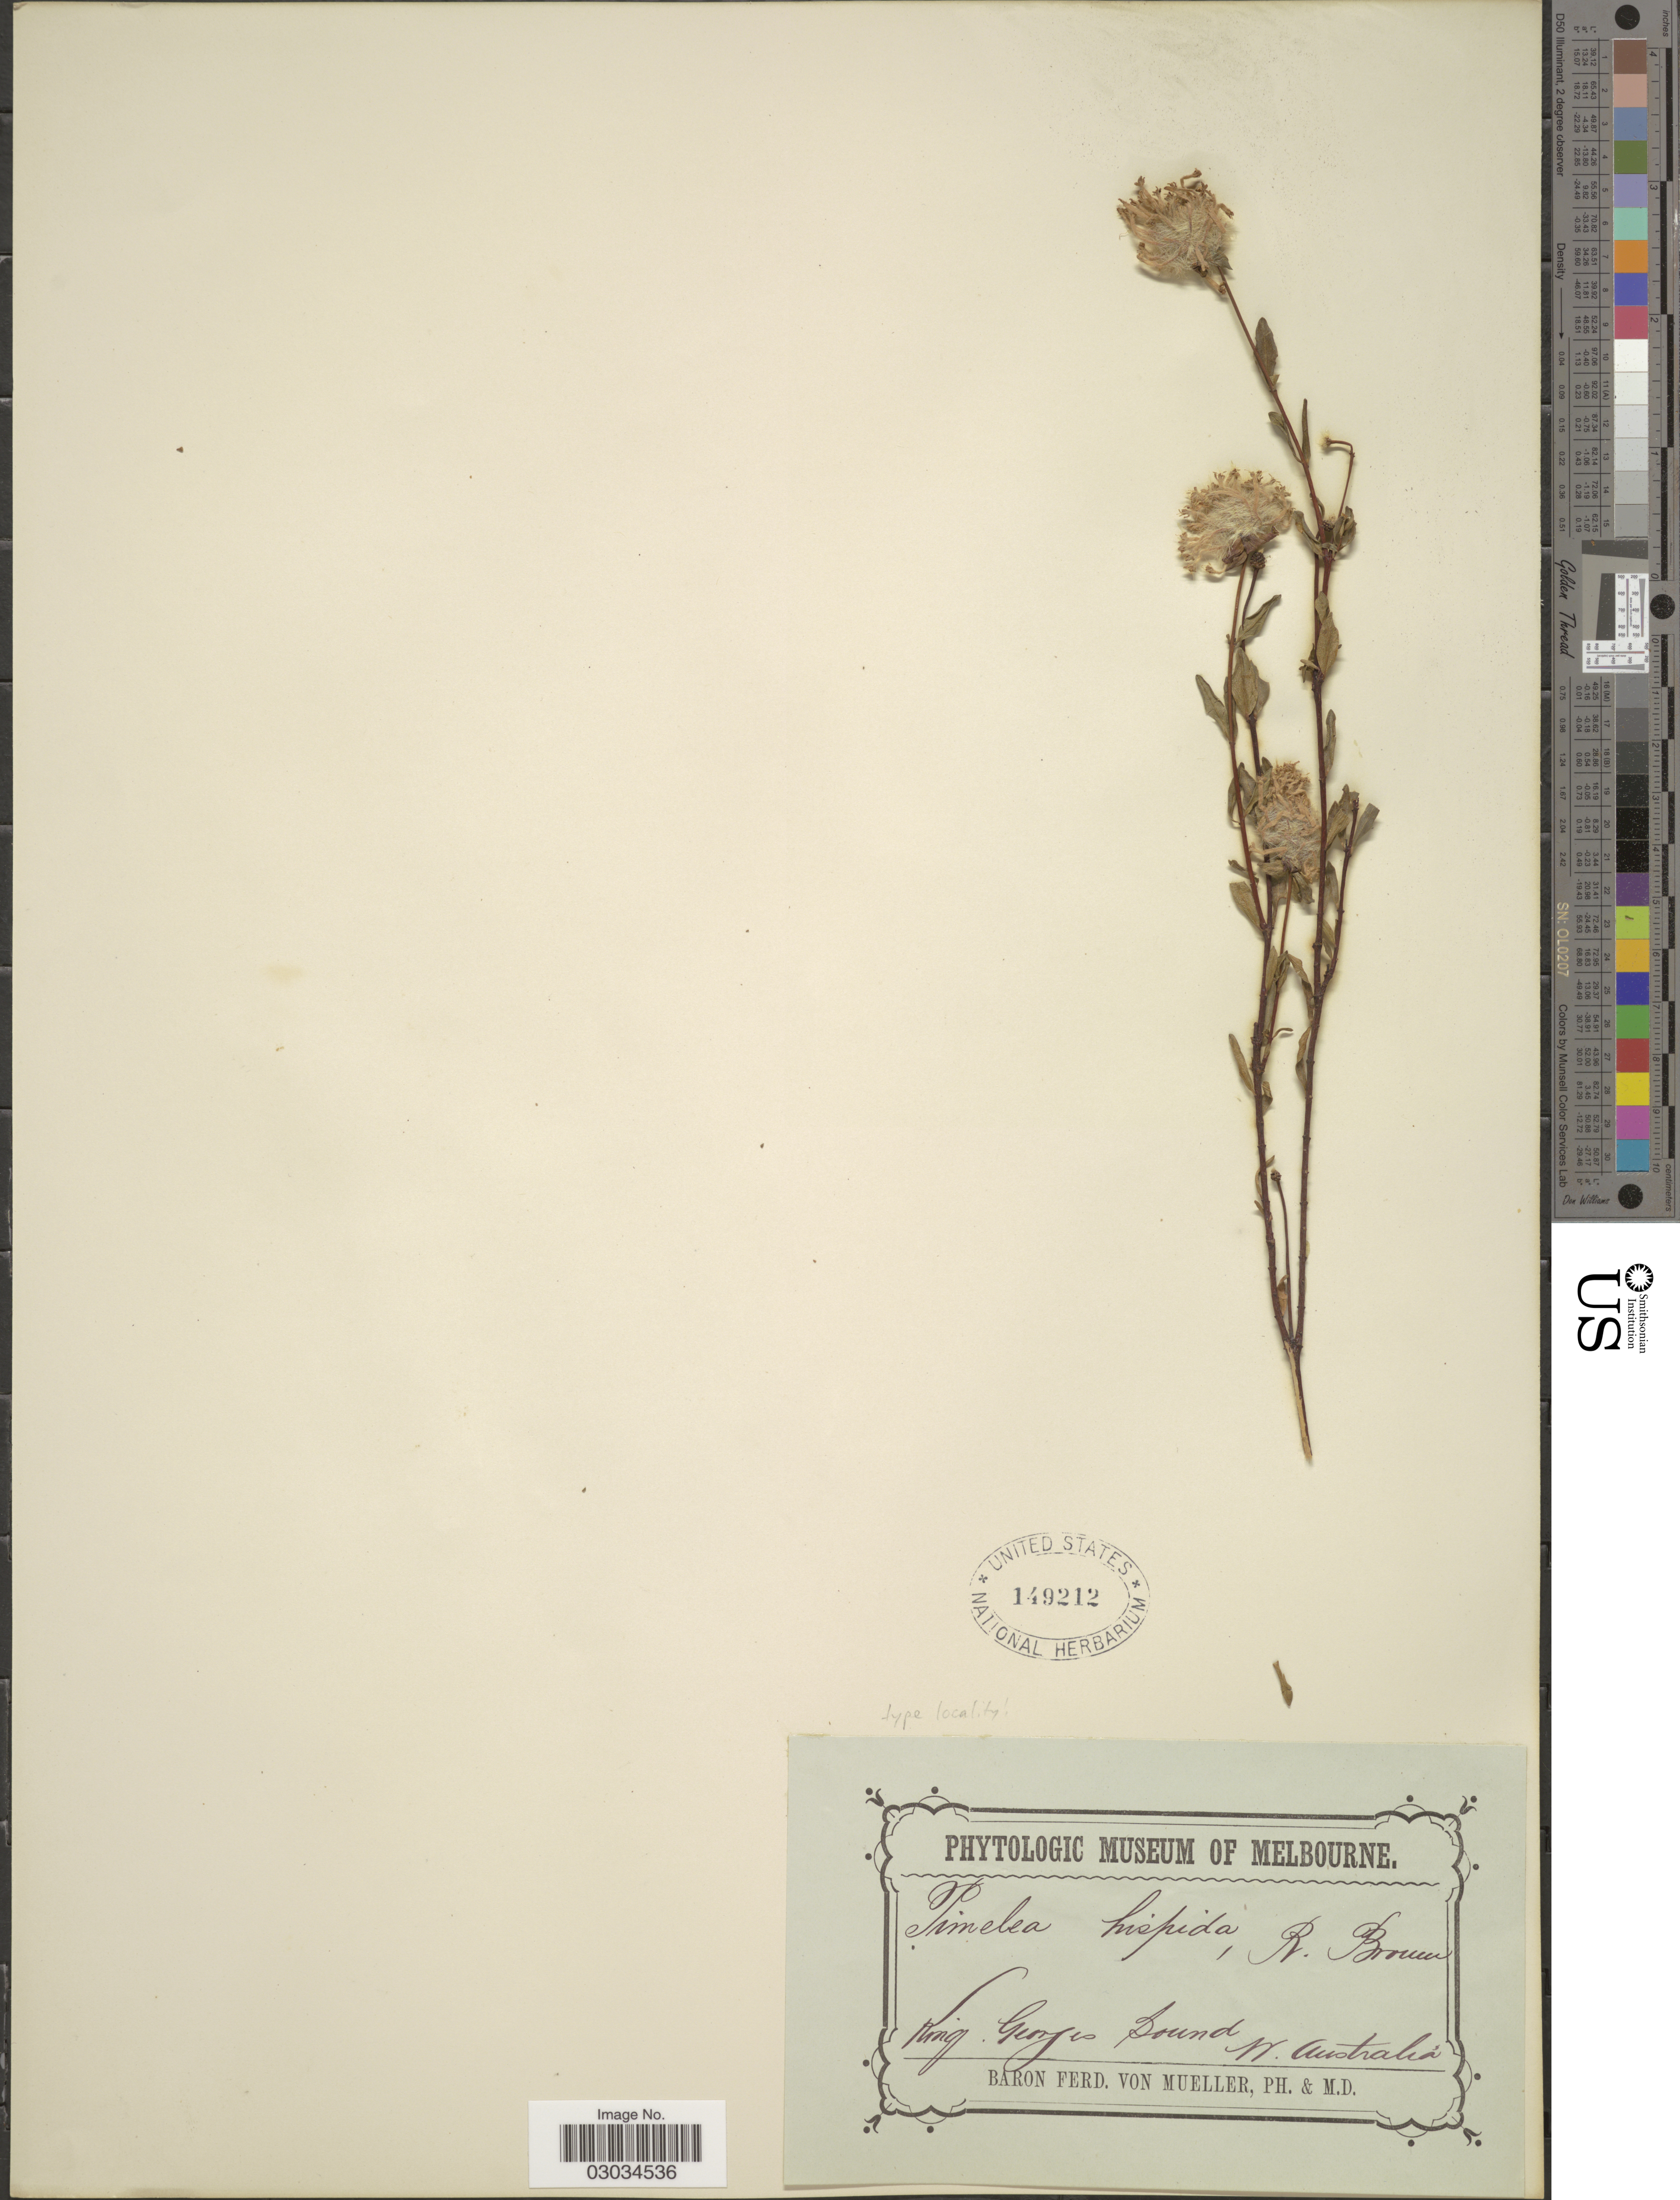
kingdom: Plantae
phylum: Tracheophyta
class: Magnoliopsida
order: Malvales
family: Thymelaeaceae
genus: Pimelea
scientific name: Pimelea hispida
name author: R. Br.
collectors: F. von Mueller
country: Australia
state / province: Western Australia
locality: King Georges Sound. W. Australia.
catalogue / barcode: US 149212